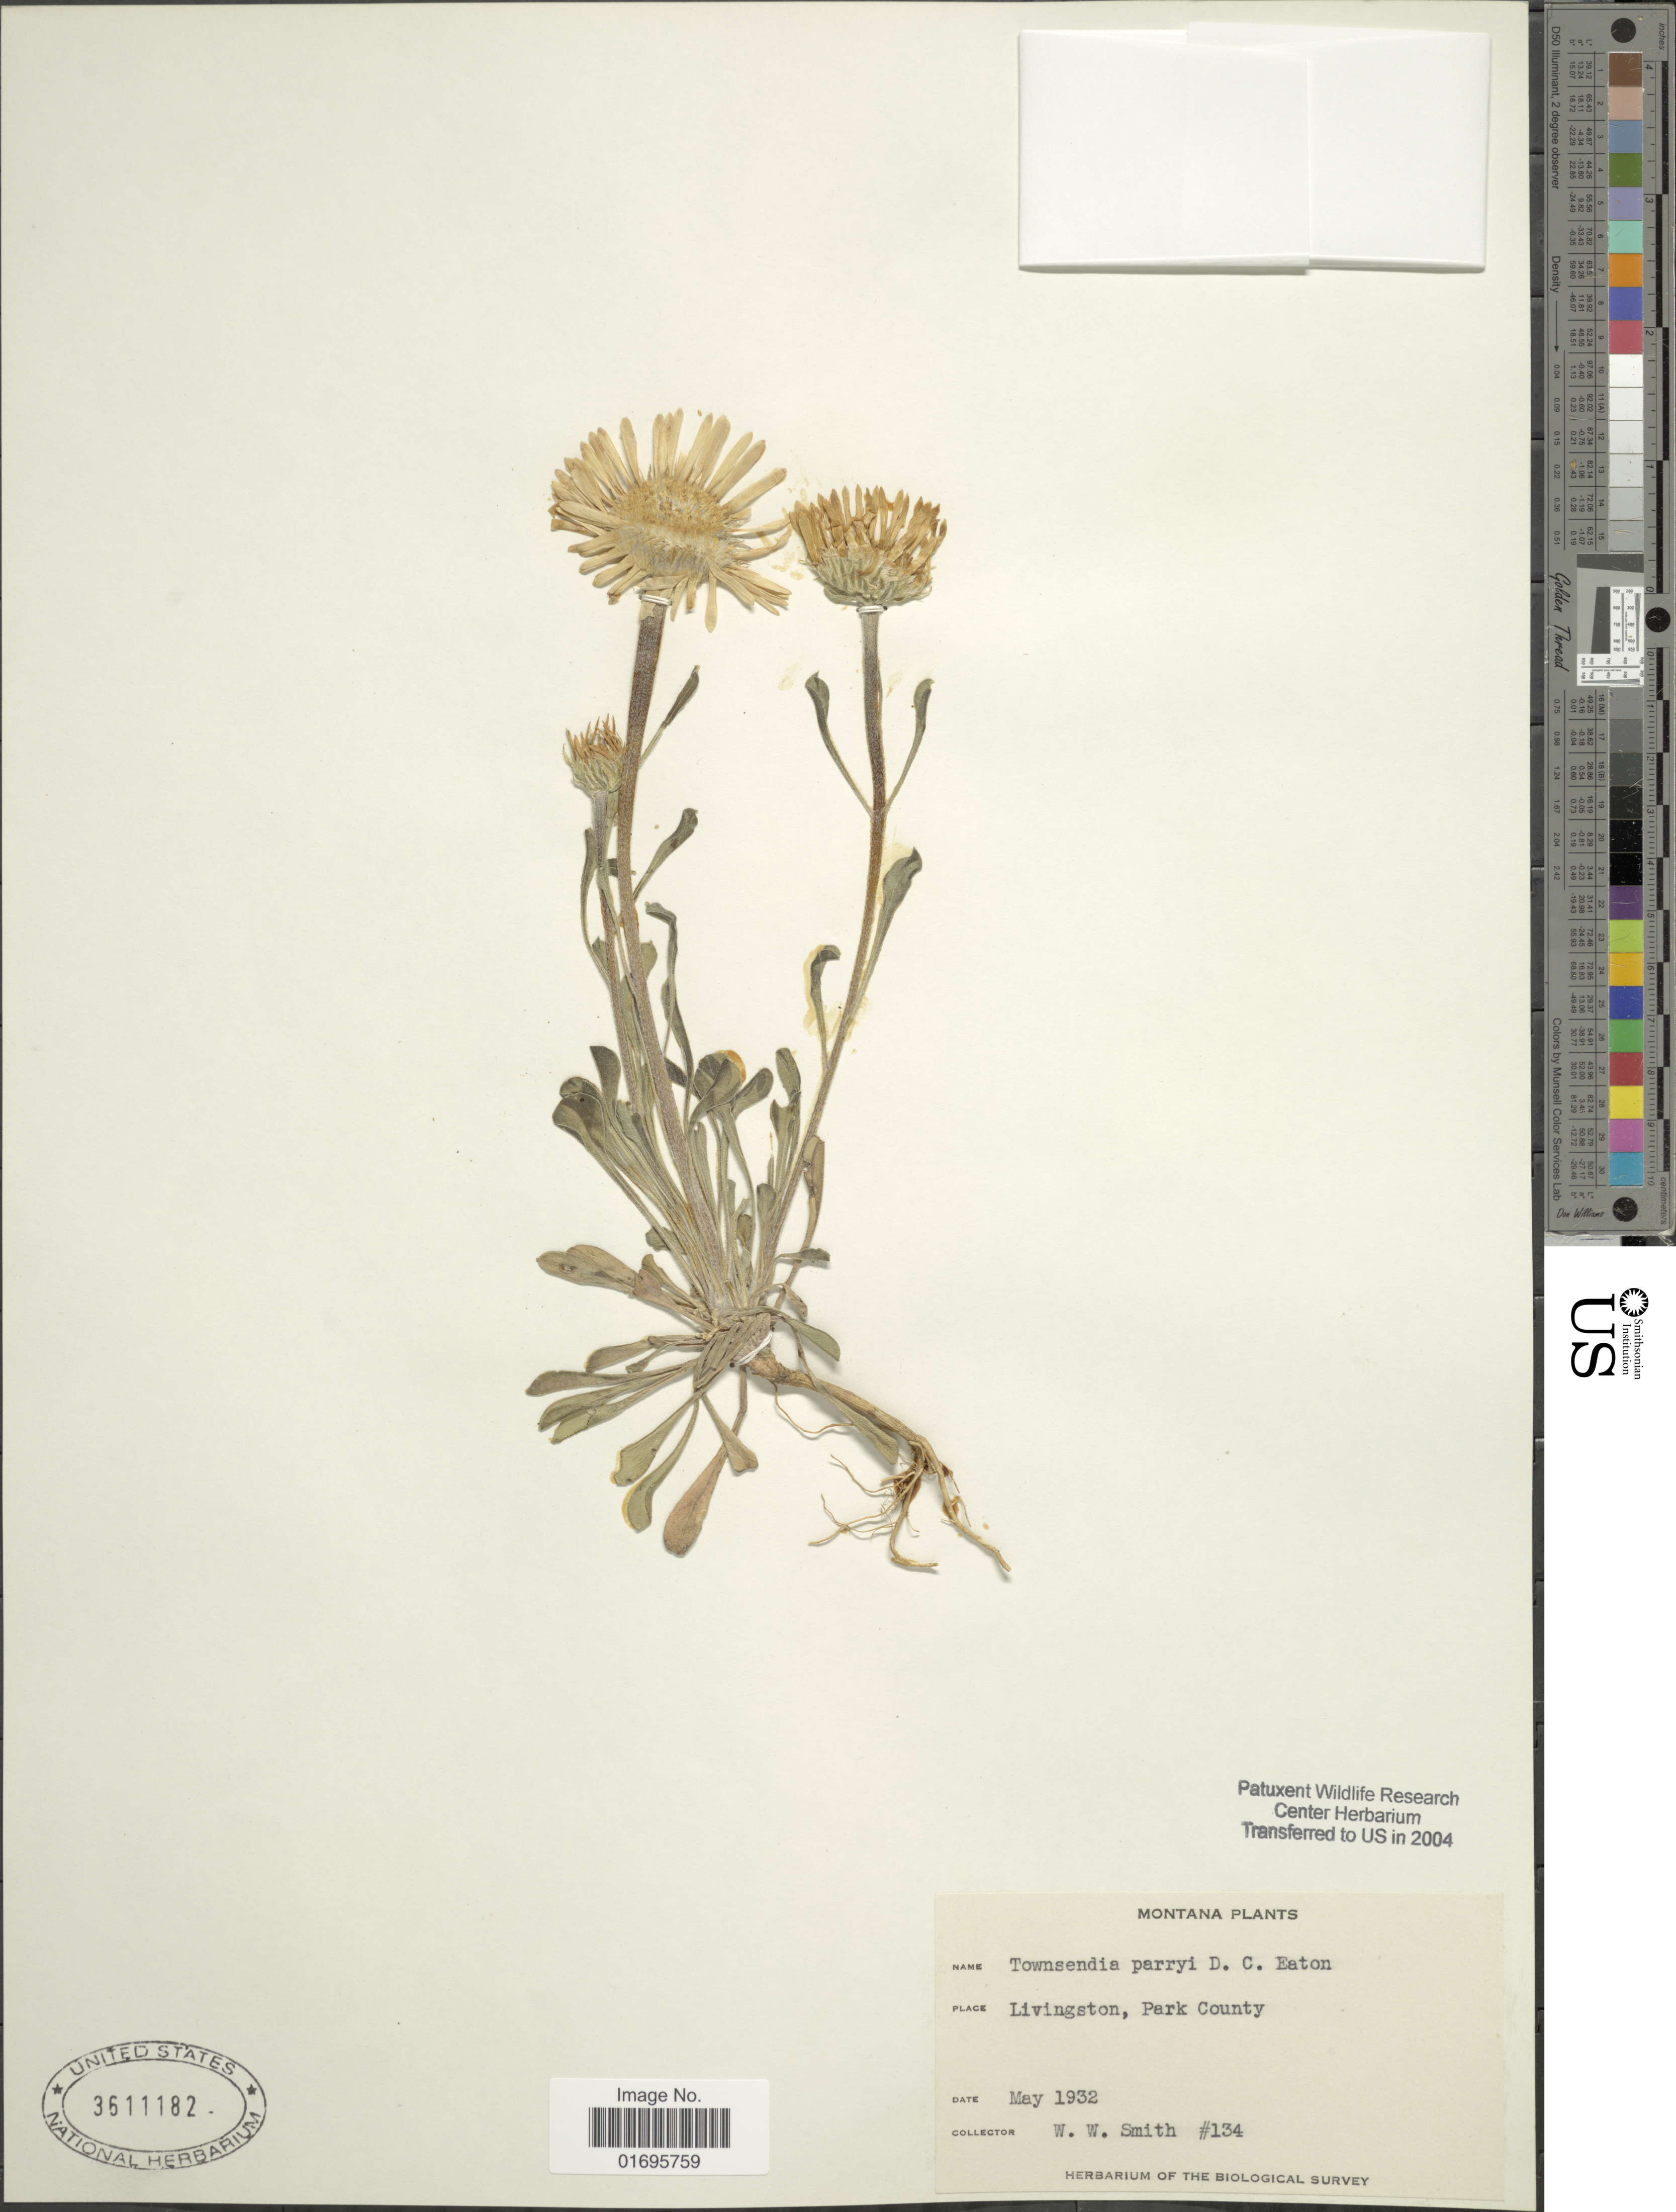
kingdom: Plantae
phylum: Tracheophyta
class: Magnoliopsida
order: Asterales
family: Asteraceae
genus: Townsendia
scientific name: Townsendia parryi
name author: D.C. Eaton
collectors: W. W. Smith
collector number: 134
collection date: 1932-05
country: United States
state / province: Montana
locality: Livingston, Park County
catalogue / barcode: US 3611182